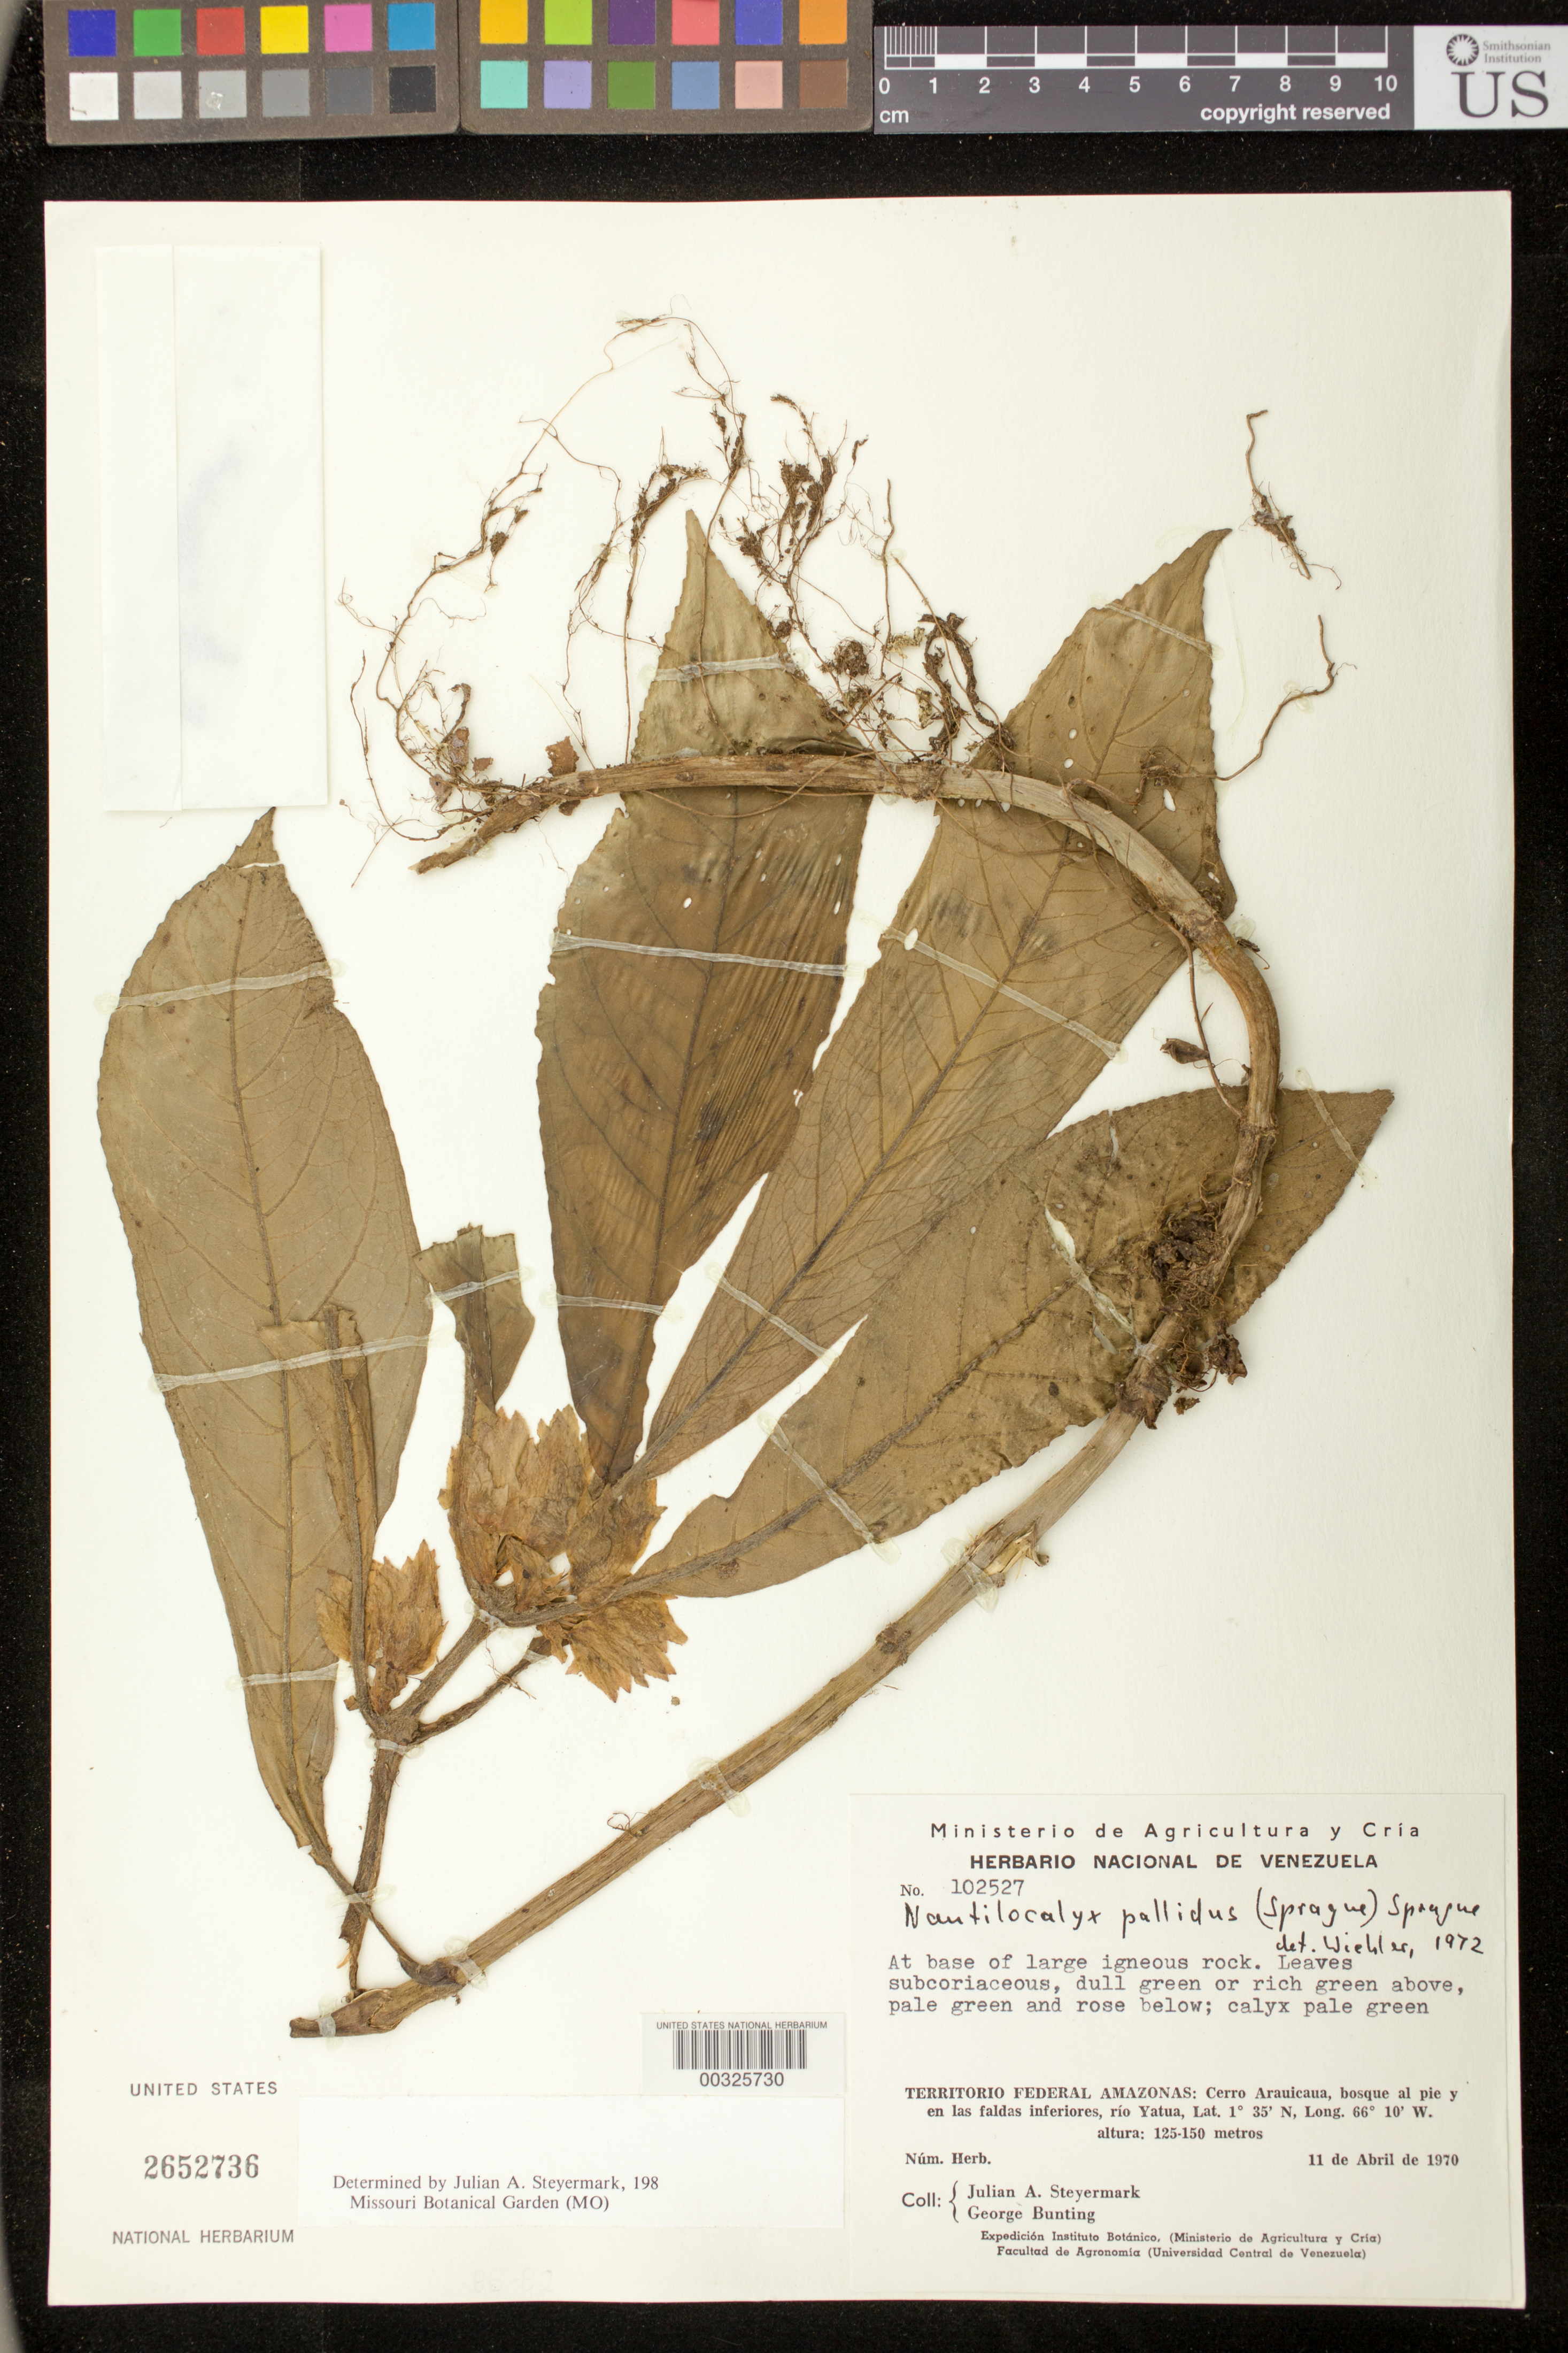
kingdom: Plantae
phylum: Tracheophyta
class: Magnoliopsida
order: Lamiales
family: Gesneriaceae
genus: Nautilocalyx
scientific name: Nautilocalyx pallidus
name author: (Sprague) C. Sprague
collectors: J. Steyermark & G. S. Bunting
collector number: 102527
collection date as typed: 11 Apr 1970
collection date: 1970-04-11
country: Venezuela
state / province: Amazonas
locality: Cerro Arauicaua, ...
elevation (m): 125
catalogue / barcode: US 2652736